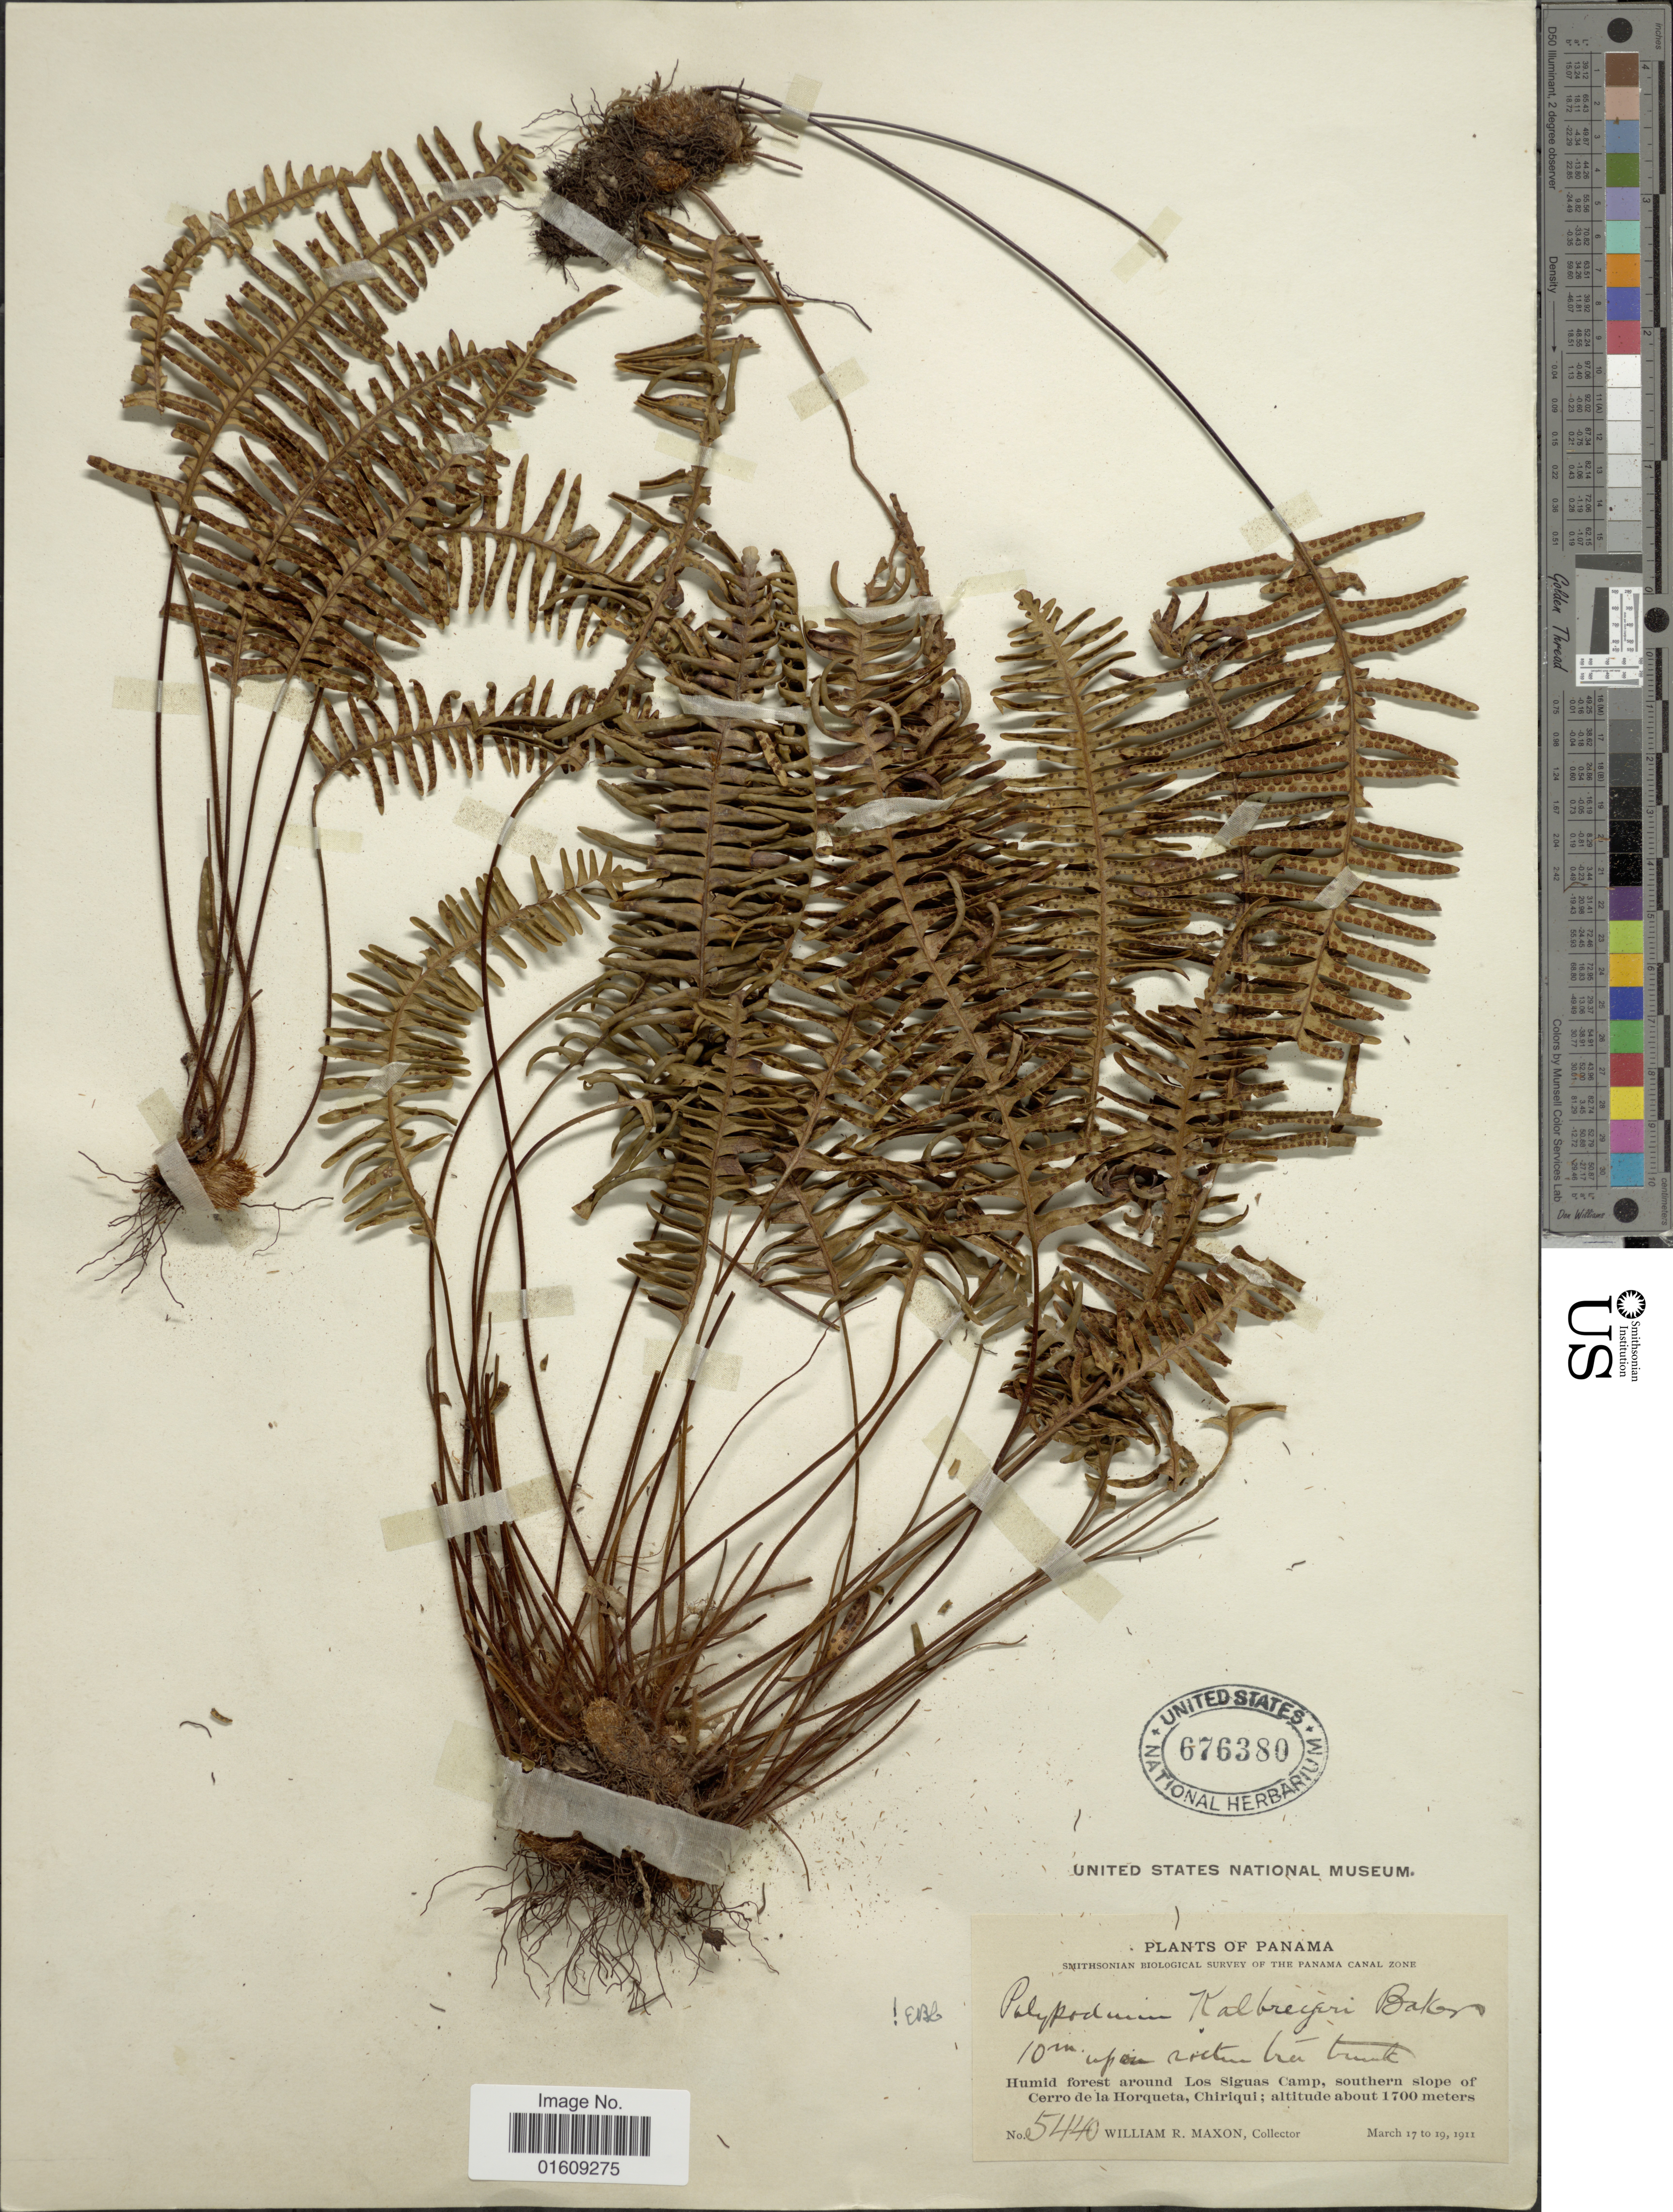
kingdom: Plantae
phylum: Tracheophyta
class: Polypodiopsida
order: Polypodiales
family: Polypodiaceae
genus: Ceradenia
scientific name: Ceradenia meridensis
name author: (Klotzsch) L.E. Bishop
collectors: W. R. Maxon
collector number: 5540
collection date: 1911-03-17/1911-03-19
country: Panama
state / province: Chiriqui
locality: Panama, Humid forest around Los Siguas Camp, southern slope of Cerro de la Horqueta, Chiriqui.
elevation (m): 1700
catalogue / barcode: US 676380